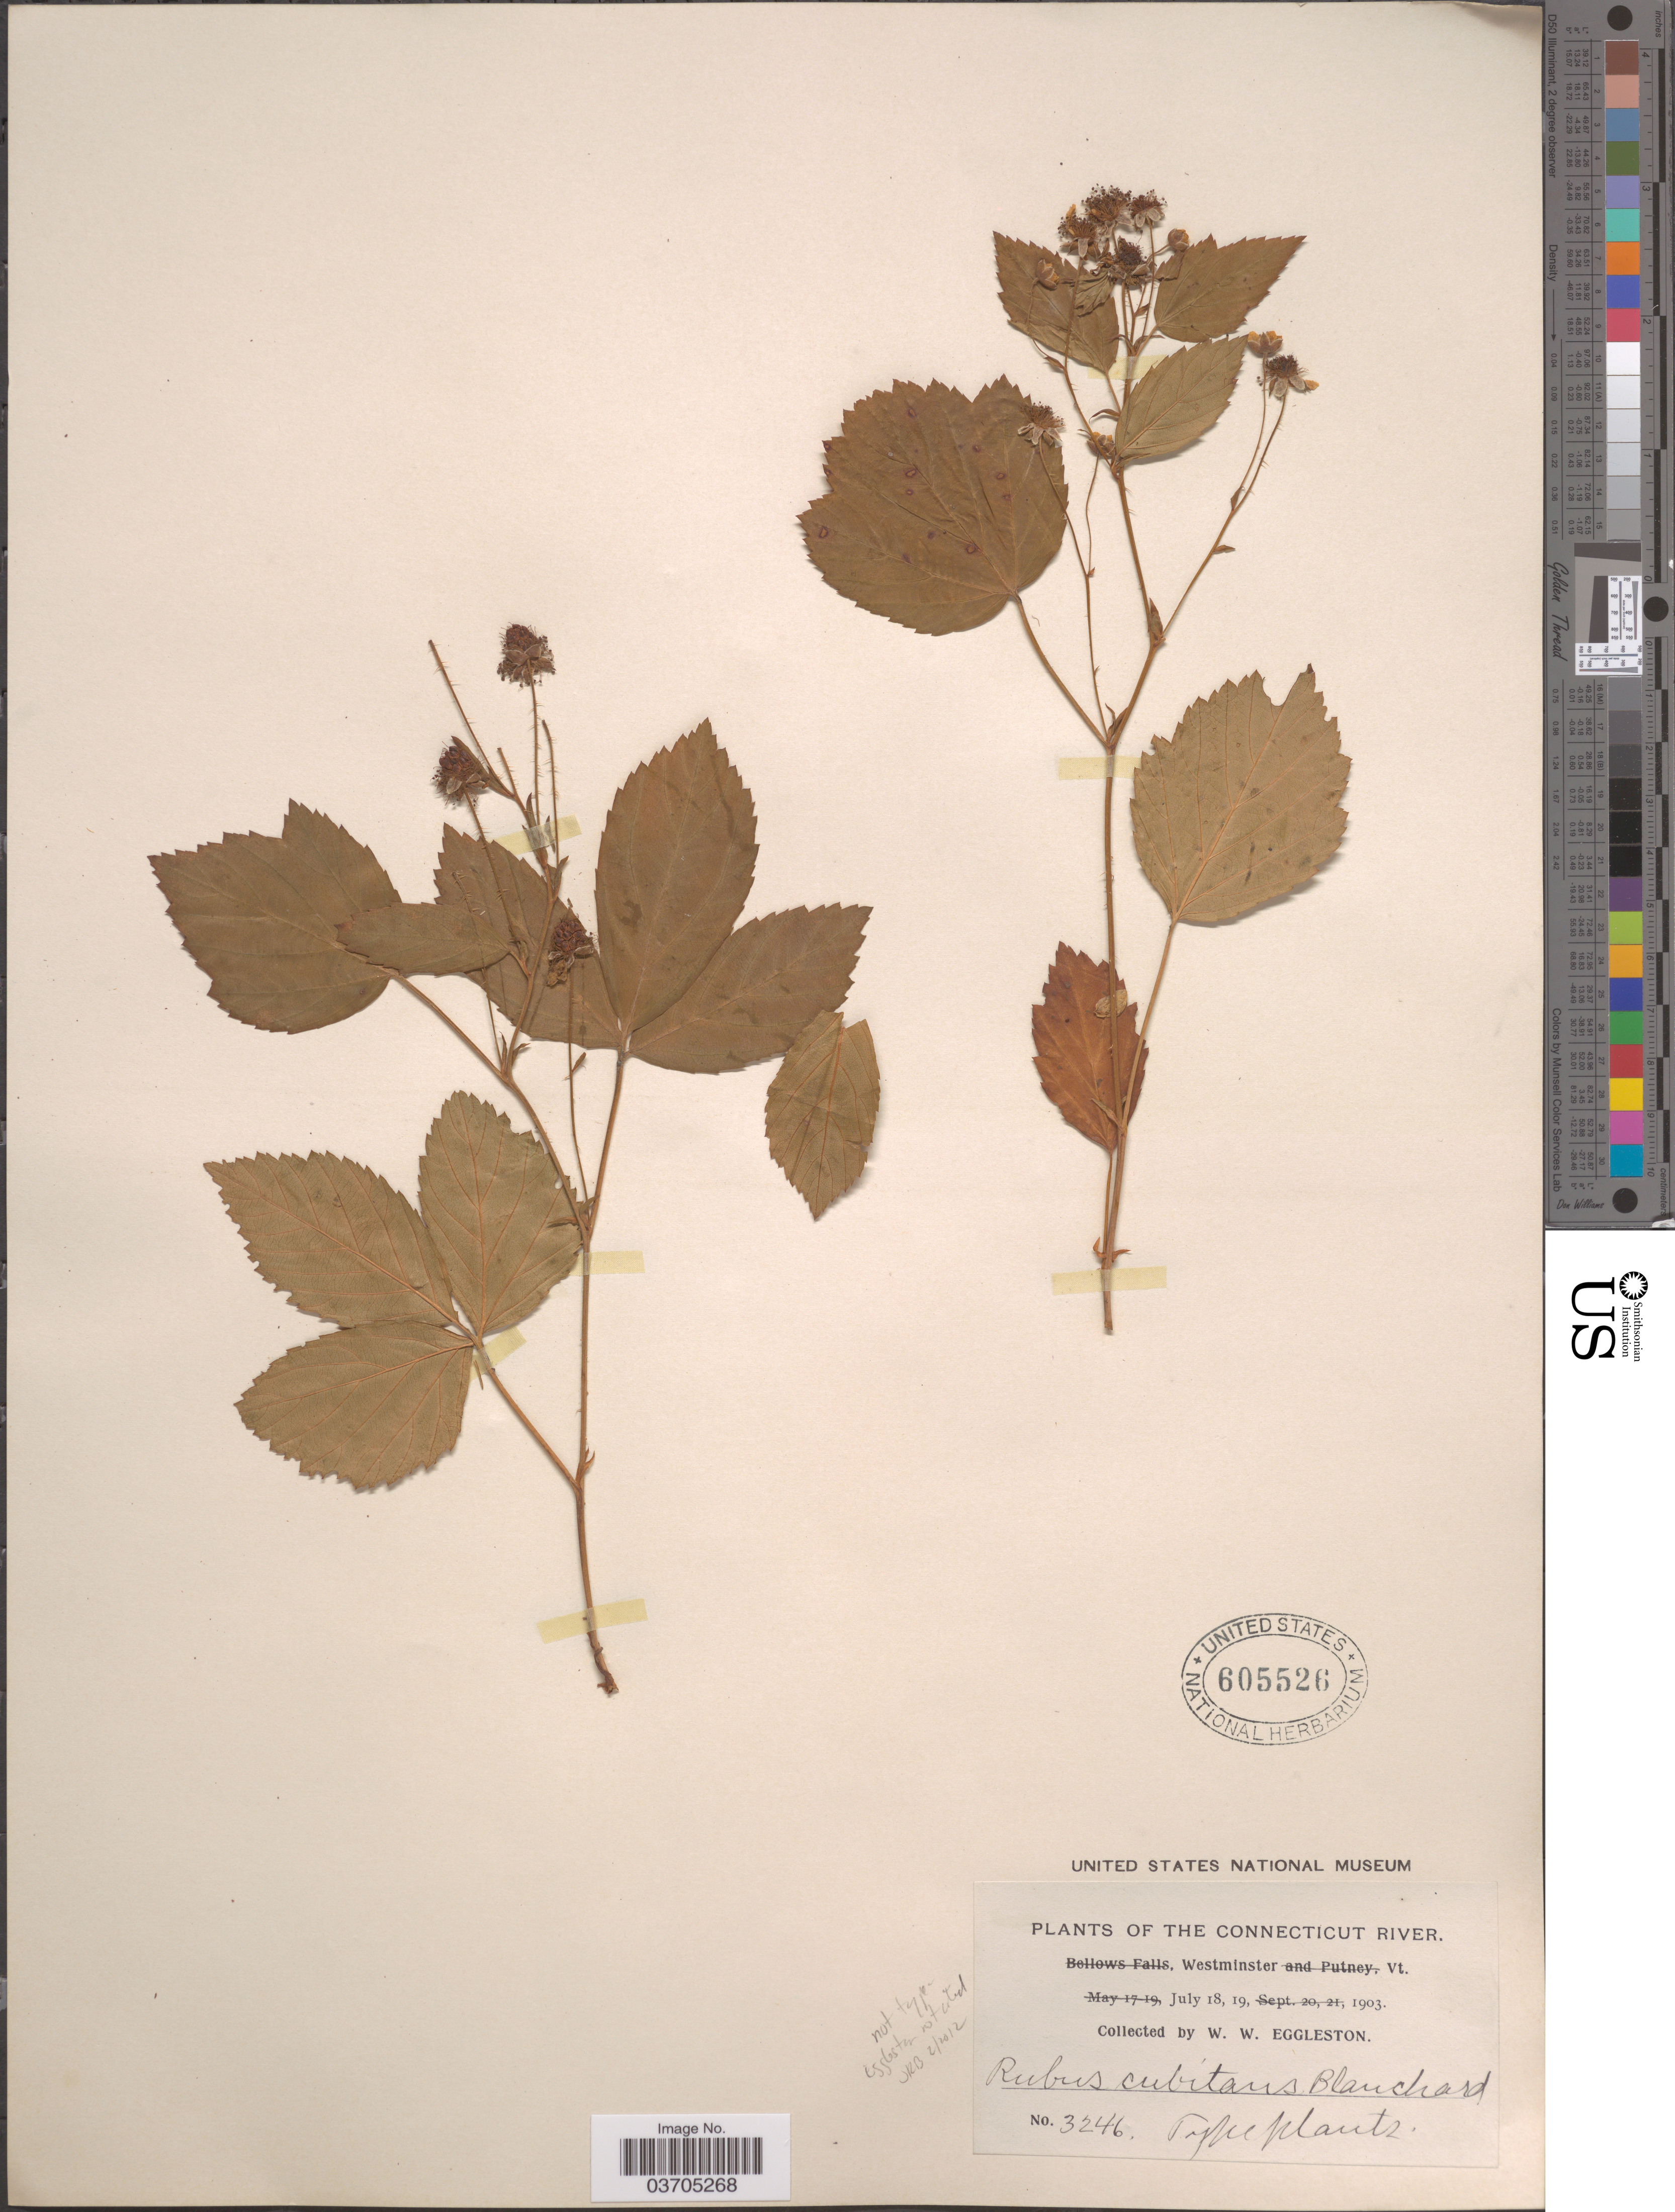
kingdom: Plantae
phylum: Tracheophyta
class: Magnoliopsida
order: Rosales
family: Rosaceae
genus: Rubus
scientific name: Rubus cubitans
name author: Blanch.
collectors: W. W. Eggleston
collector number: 3246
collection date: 1903-07-18/1903-07-19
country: United States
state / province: Vermont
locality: The Connecticut River. Westminster.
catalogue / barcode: US 605526